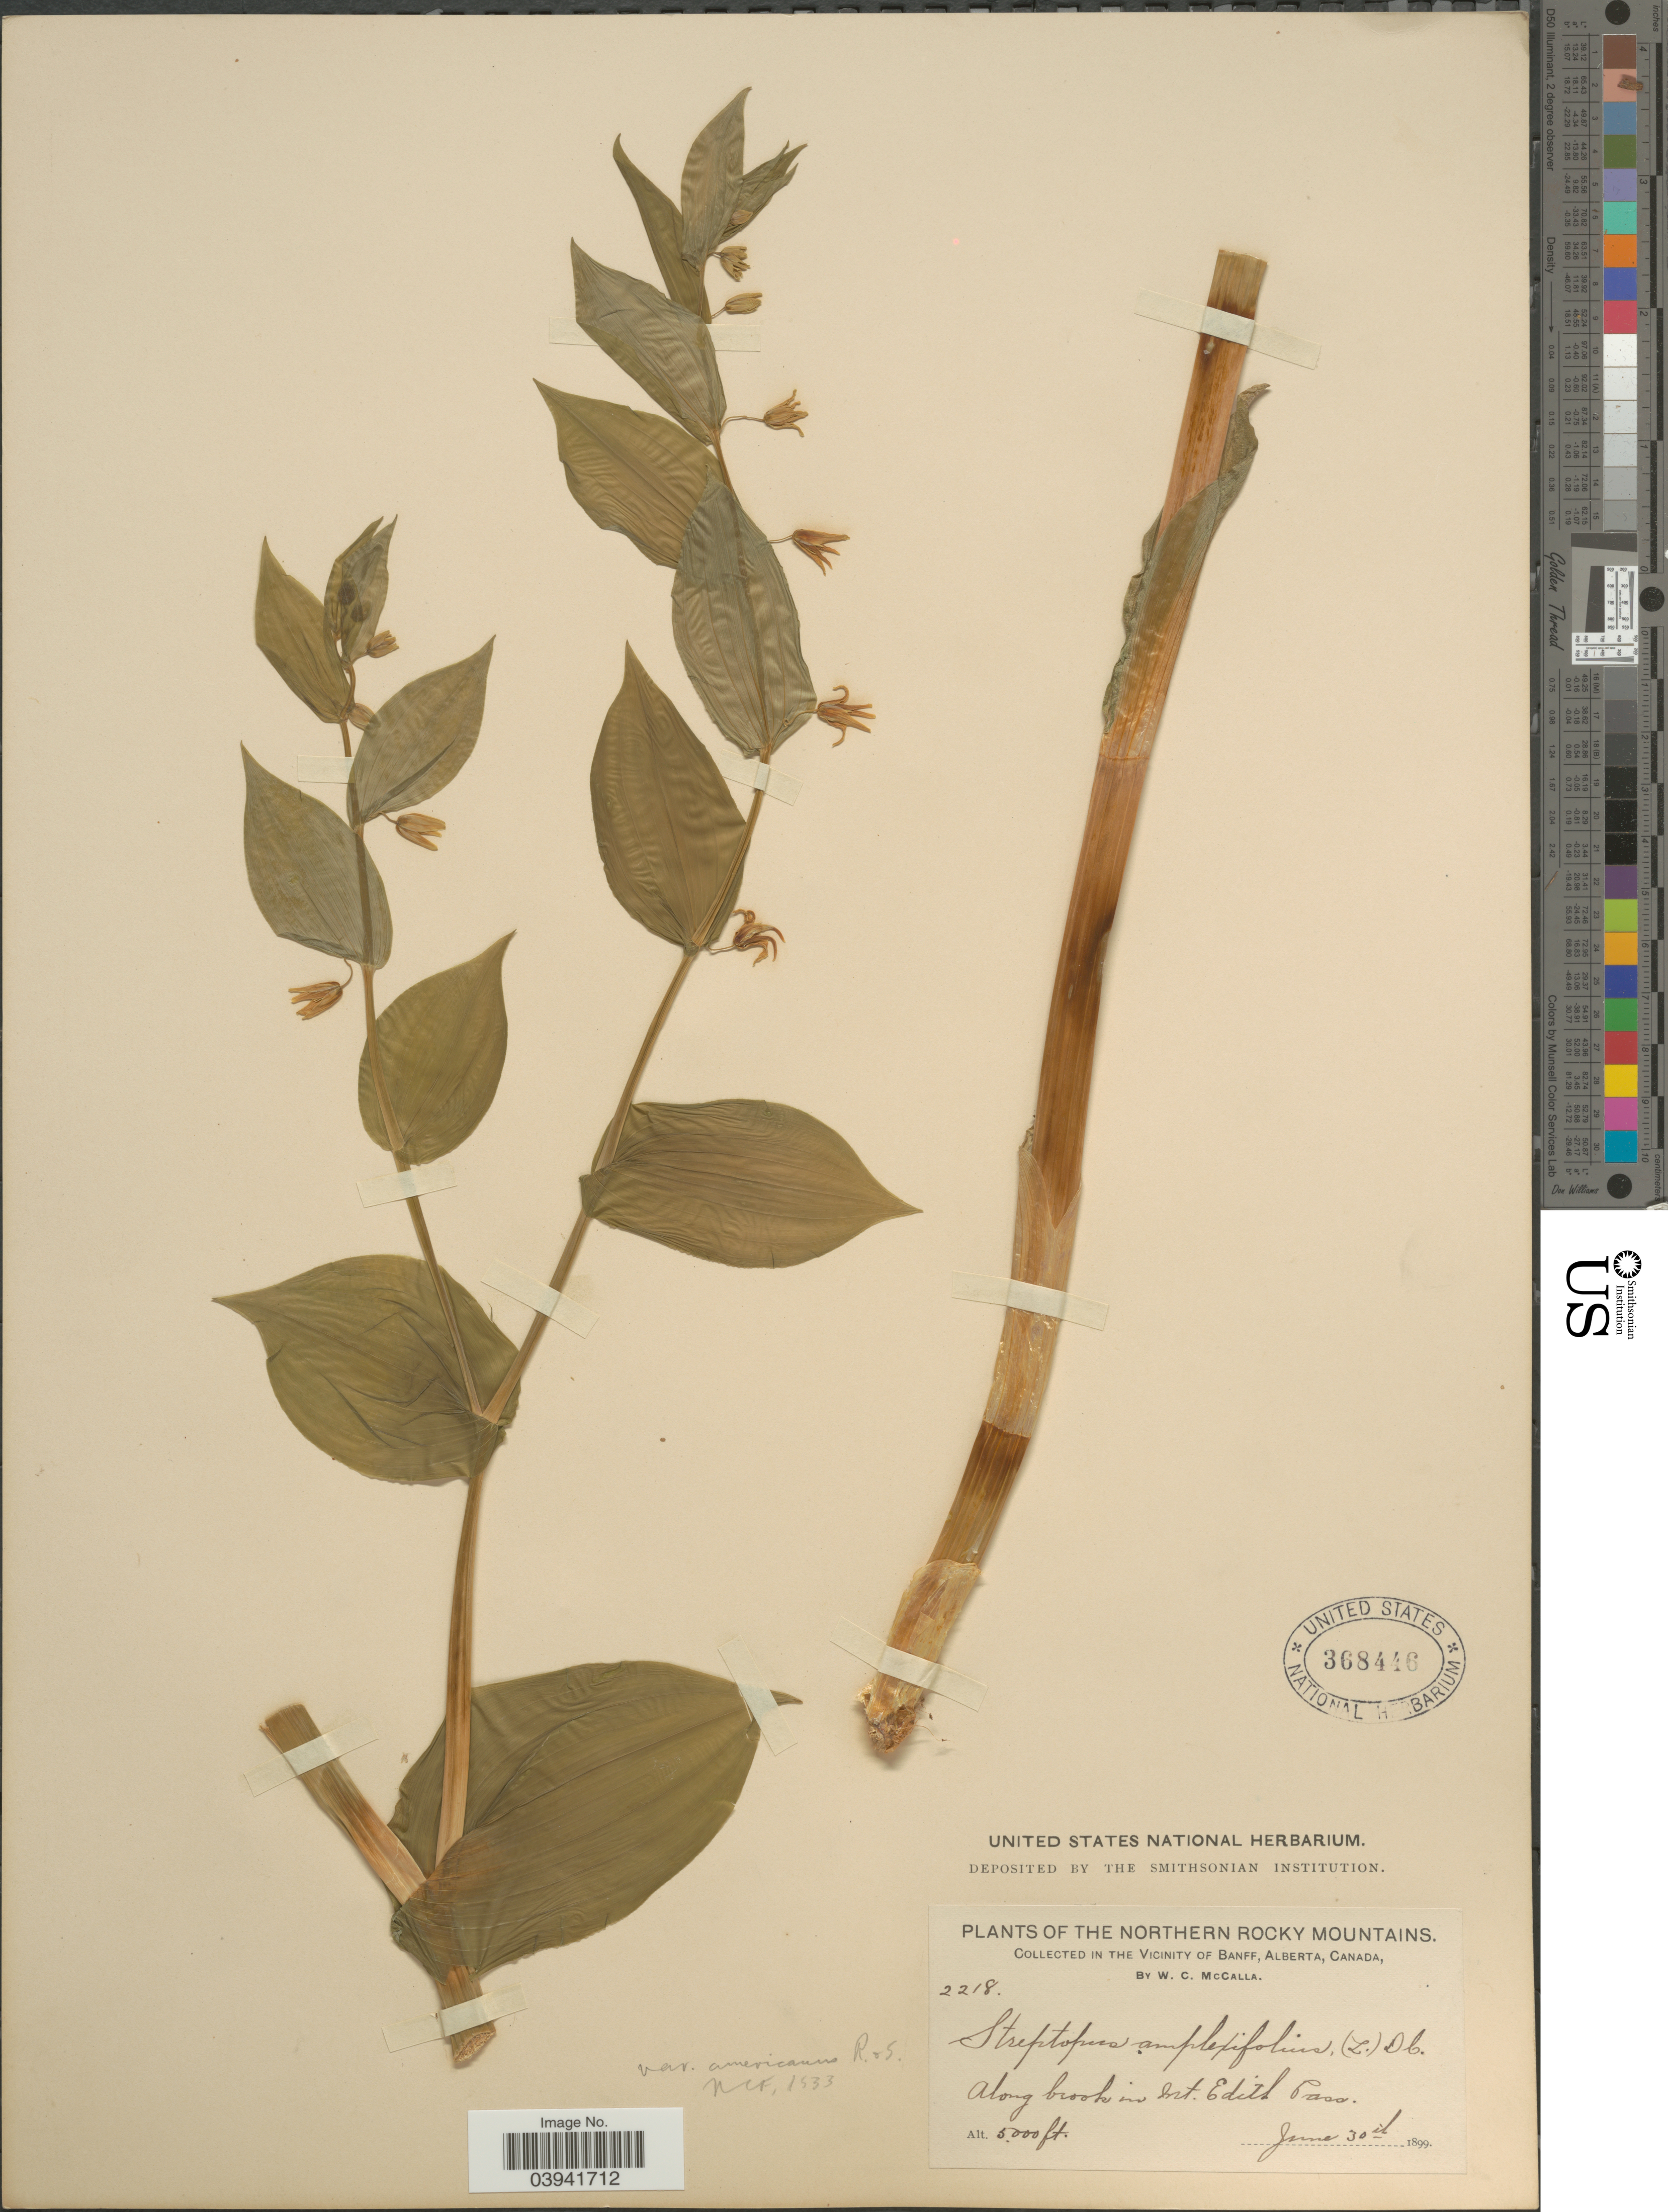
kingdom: Plantae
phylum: Tracheophyta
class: Liliopsida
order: Liliales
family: Liliaceae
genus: Streptopus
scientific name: Streptopus amplexifolius var. americanus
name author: Schult. & Schult. f.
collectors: W. McCalla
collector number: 2218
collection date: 1899-06-30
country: Canada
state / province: Alberta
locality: The Northern Rocky Mountains. In the vicinity of Banff. Along brook in Mt. Edith Pass.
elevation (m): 1524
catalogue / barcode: US 368446